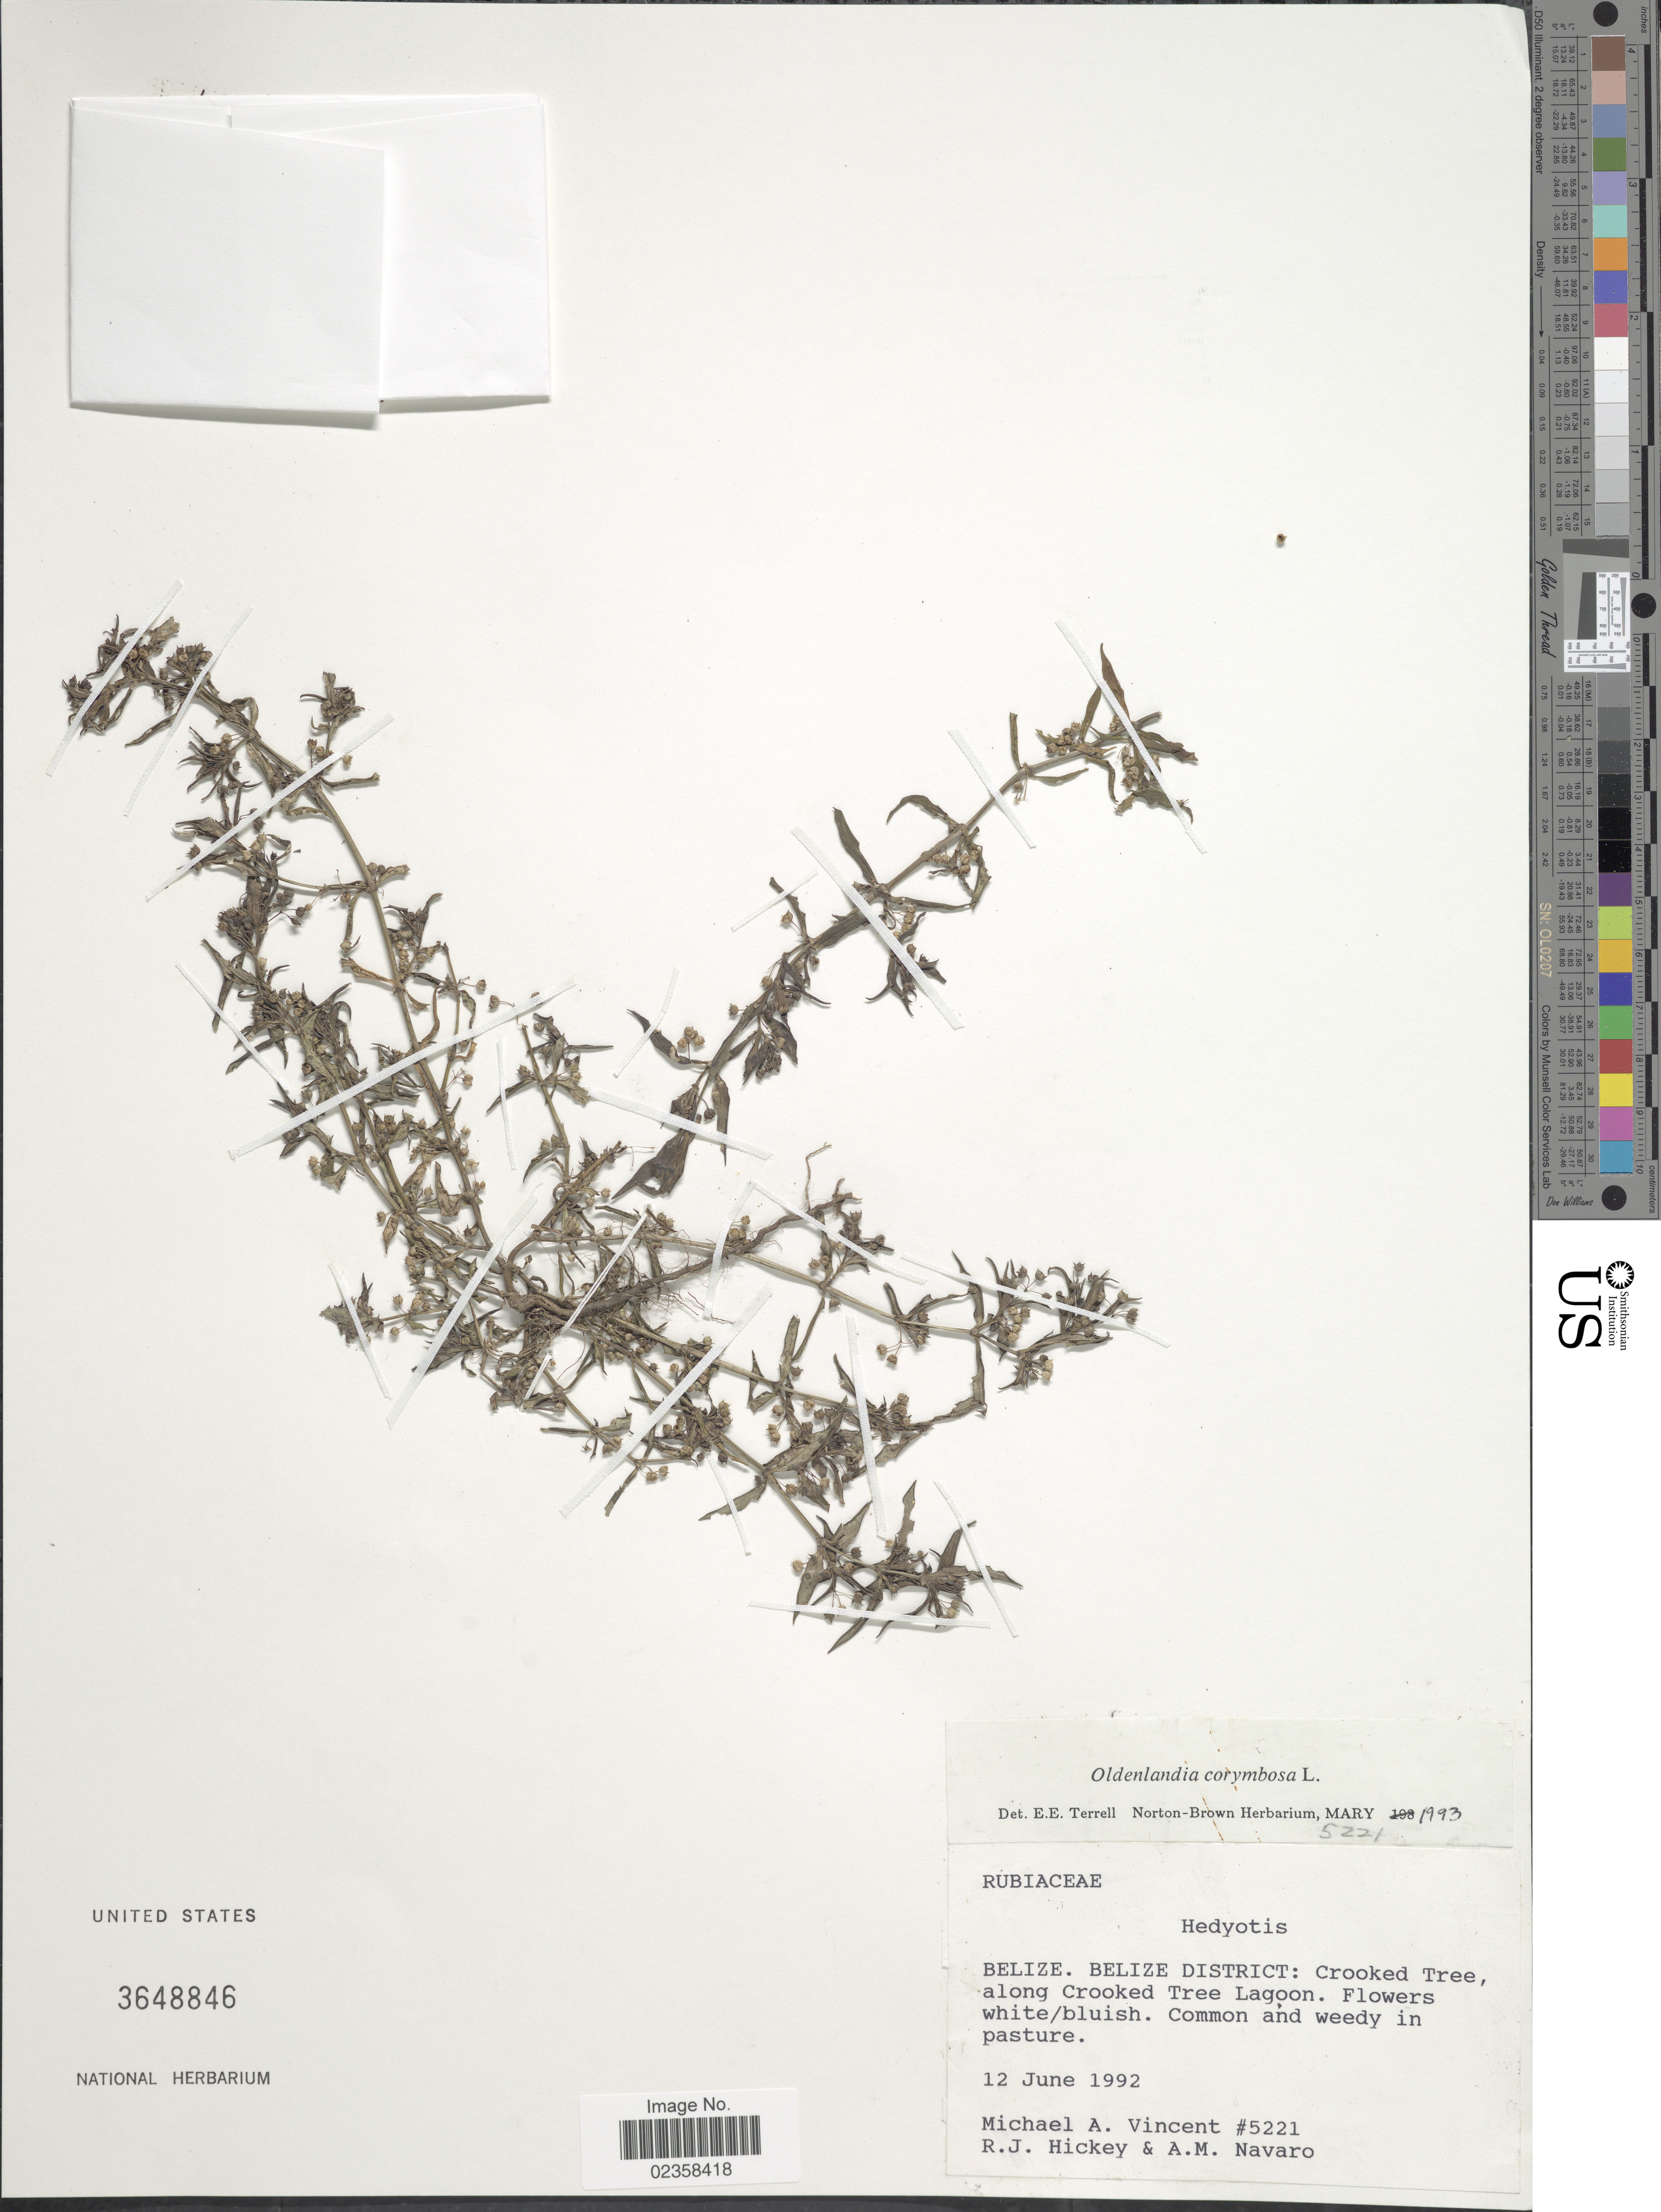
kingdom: Plantae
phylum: Tracheophyta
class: Magnoliopsida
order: Gentianales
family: Rubiaceae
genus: Oldenlandia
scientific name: Oldenlandia corymbosa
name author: L.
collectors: M. A. Vincent, R. J. Hickey & A. Navaro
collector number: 5221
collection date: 1992-06-12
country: Belize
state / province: Belize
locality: Belize District: Crooked tree, along Crooked Tree Lagoon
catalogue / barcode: US 3648846